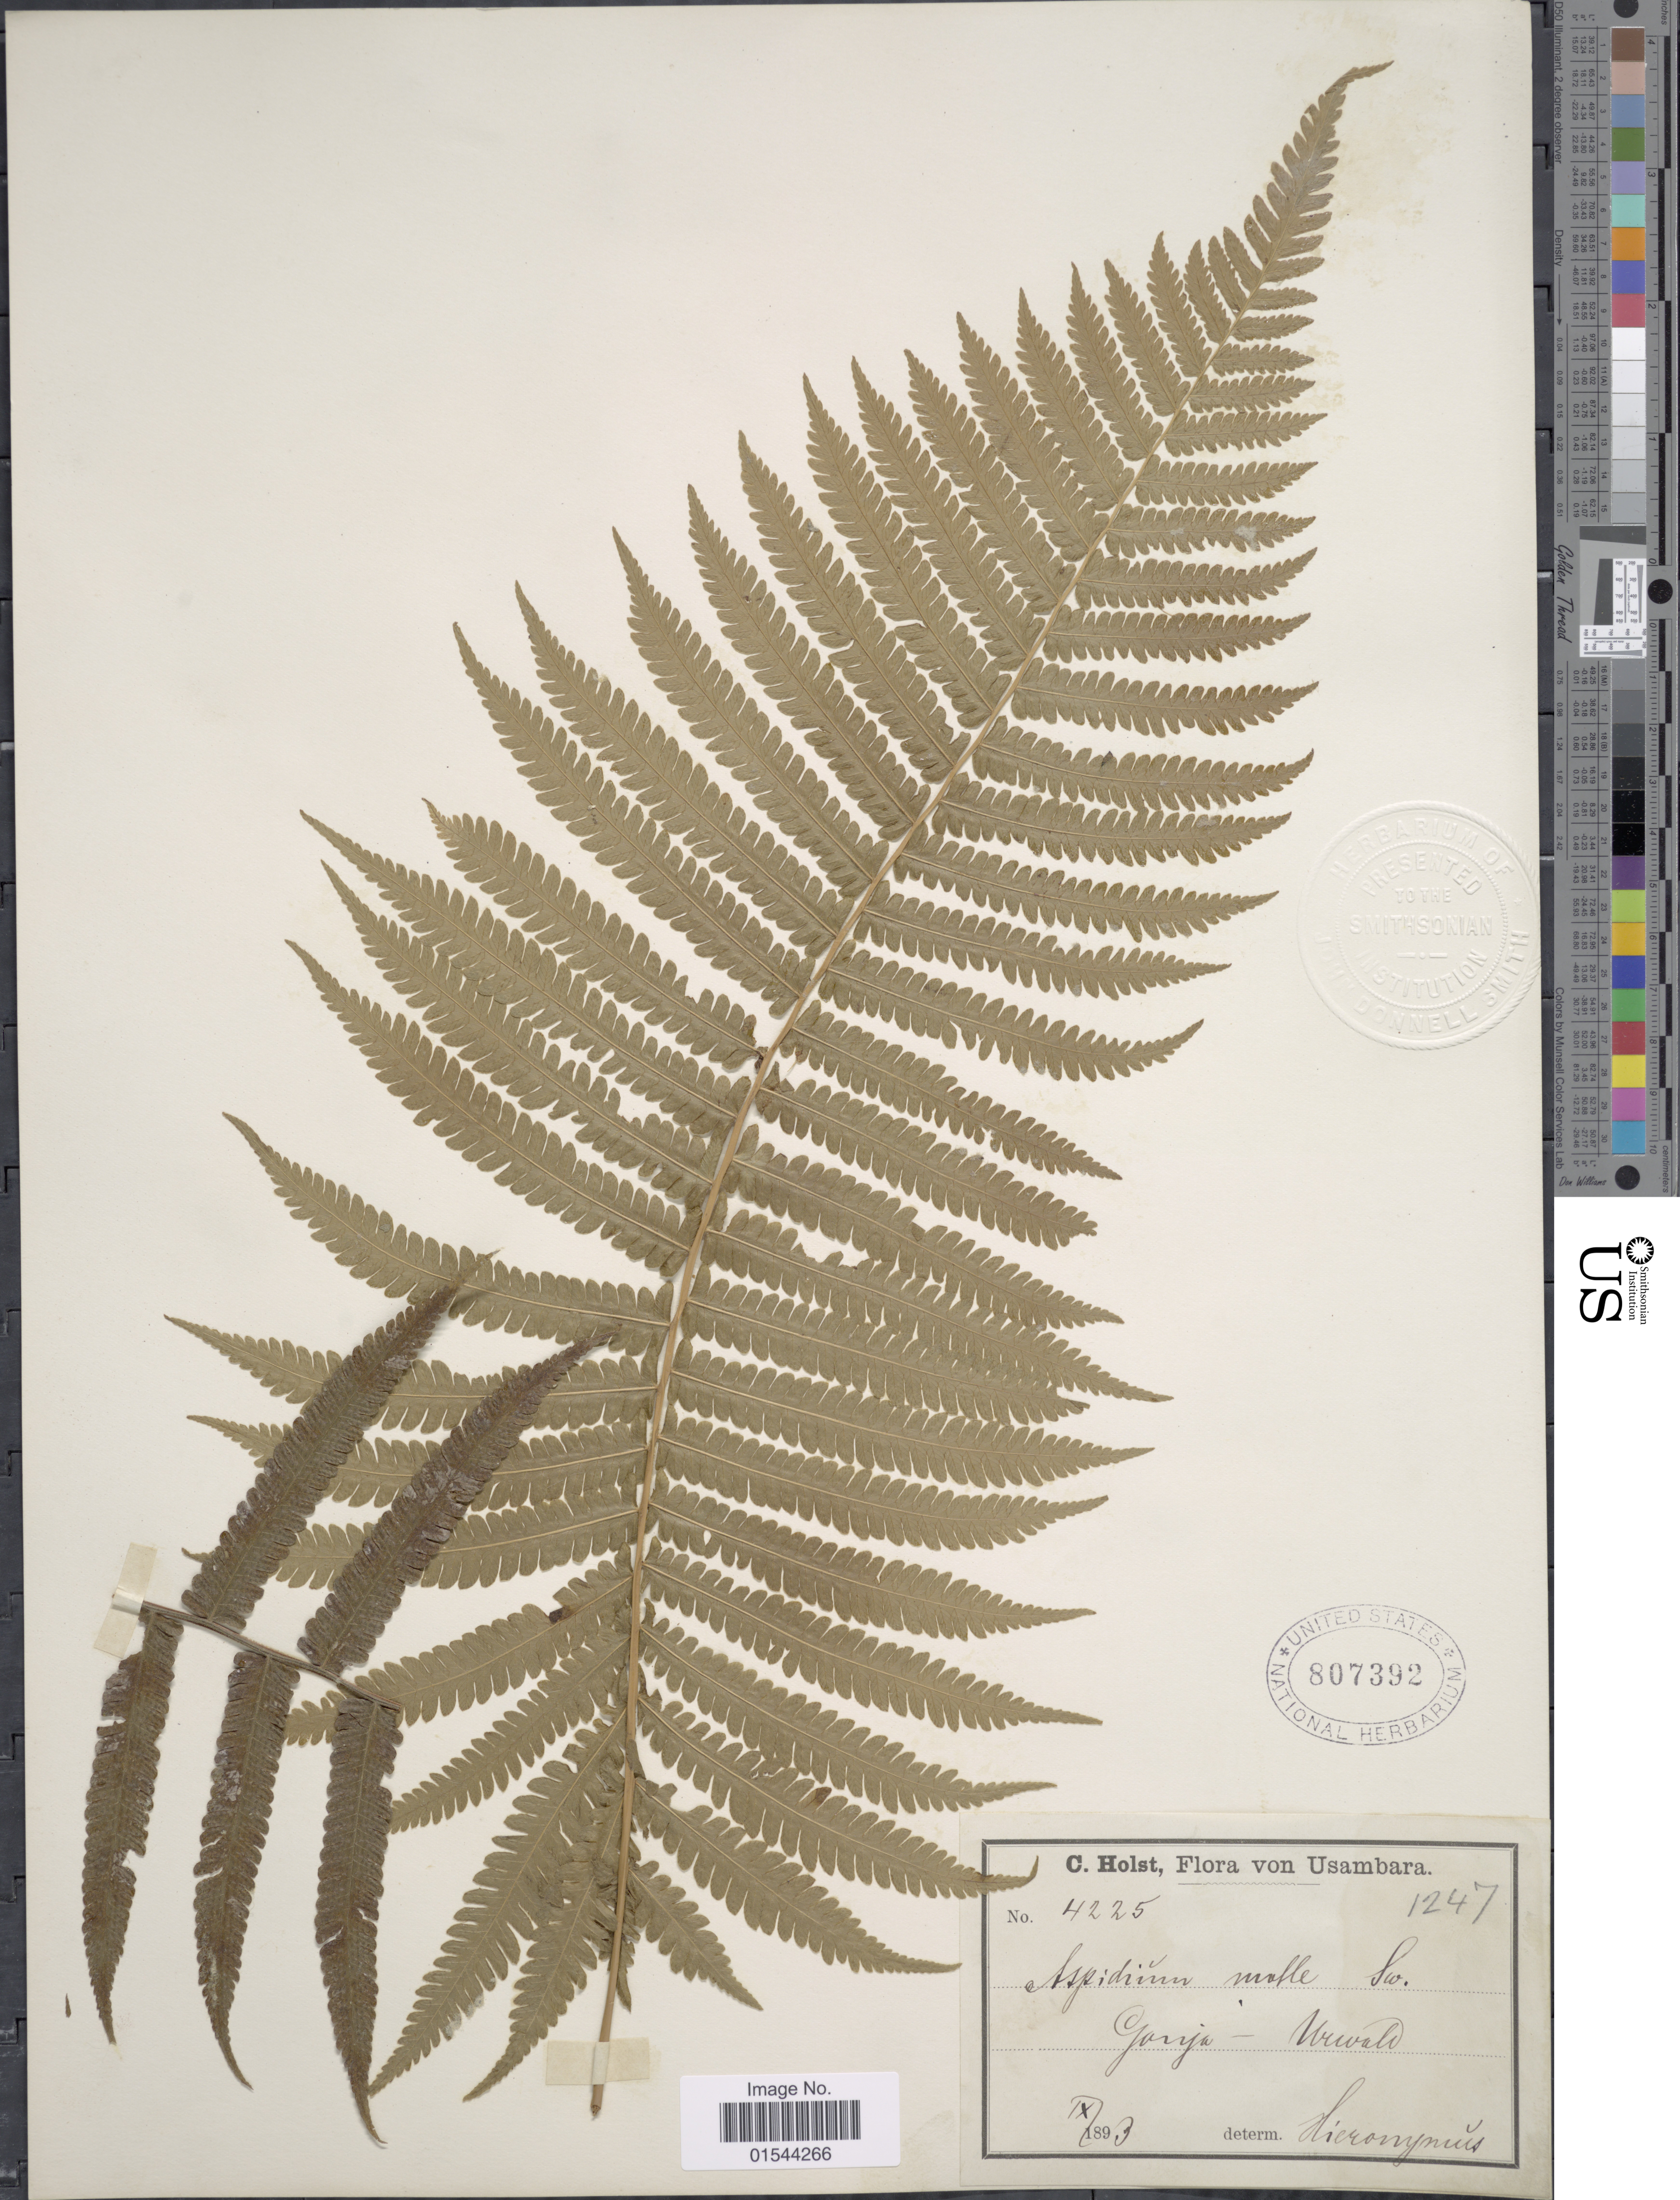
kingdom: Plantae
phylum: Tracheophyta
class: Polypodiopsida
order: Polypodiales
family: Thelypteridaceae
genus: Christella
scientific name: Christella hispidula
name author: (Decne.) Holttum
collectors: C. H. Holst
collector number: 4225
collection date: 1893-09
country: Tanzania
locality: Usambara, Ganja - Urwald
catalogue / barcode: US 807392